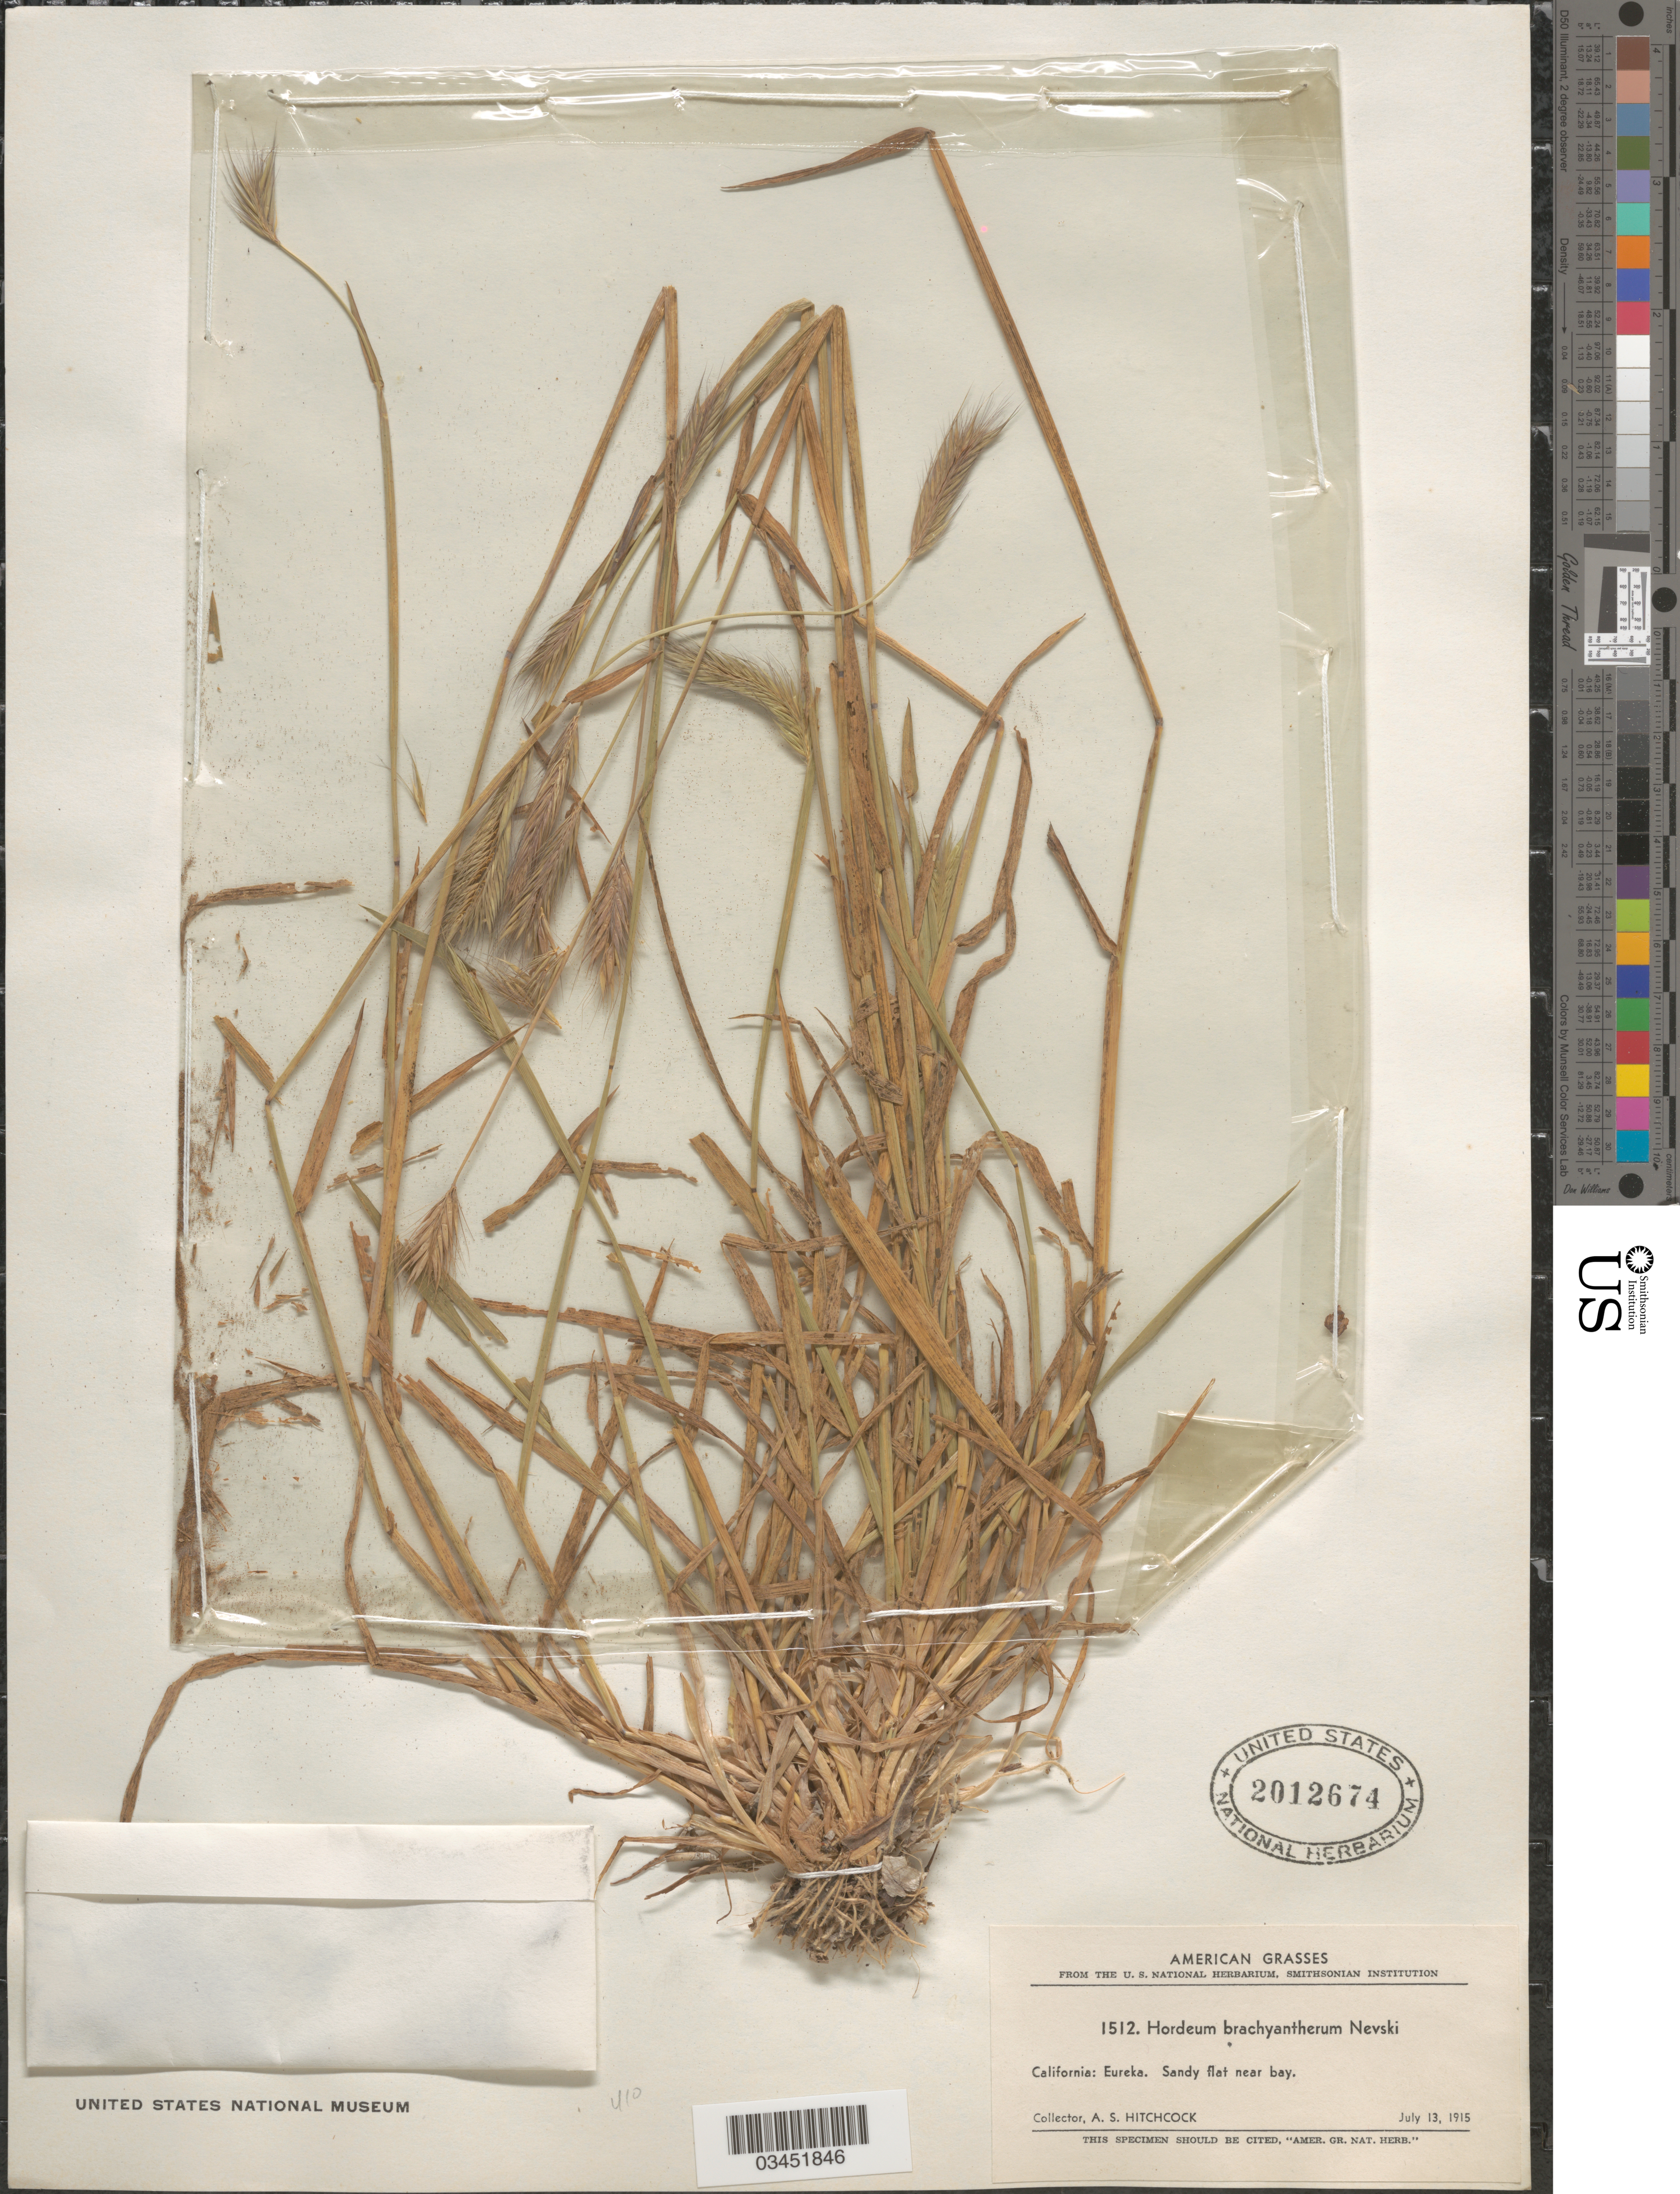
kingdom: Plantae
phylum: Tracheophyta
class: Liliopsida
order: Poales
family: Poaceae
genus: Hordeum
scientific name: Hordeum brachyantherum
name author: Nevski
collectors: A. S. Hitchcock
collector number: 1512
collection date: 1915-07-13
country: United States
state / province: California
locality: Eureka.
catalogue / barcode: US 2012674